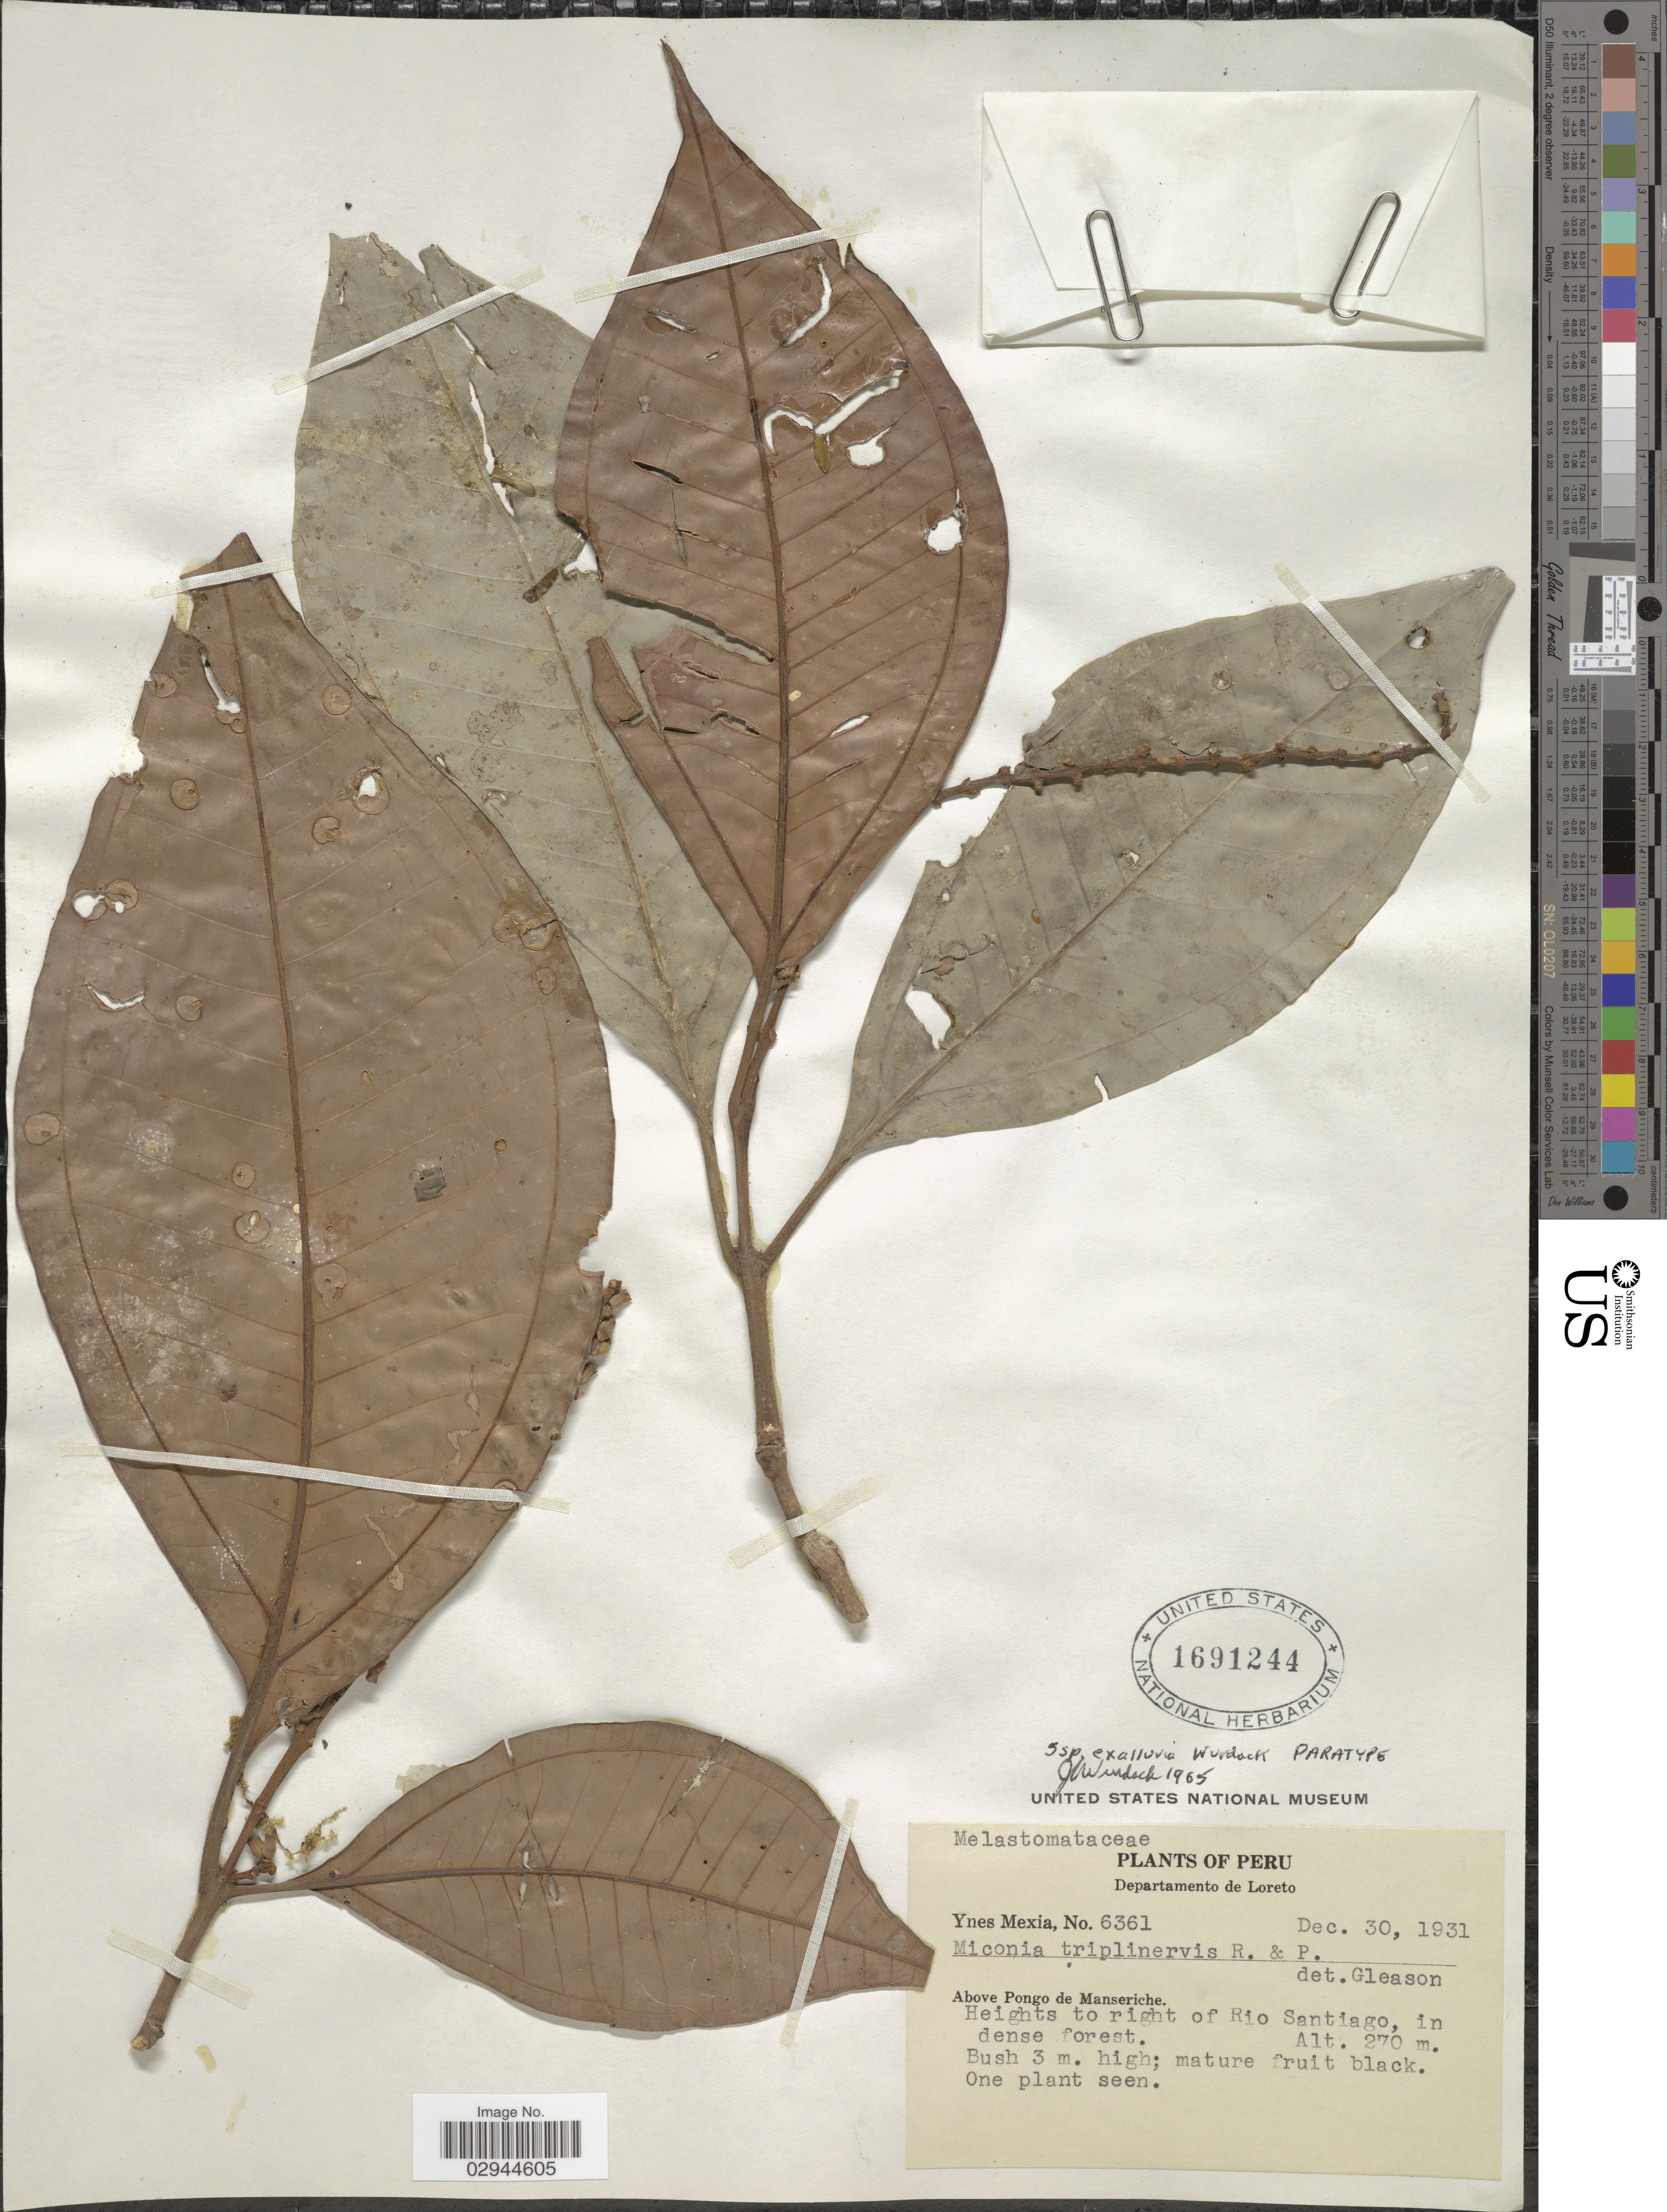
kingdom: Plantae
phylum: Tracheophyta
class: Magnoliopsida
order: Myrtales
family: Melastomataceae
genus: Miconia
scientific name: Miconia triplinervis subsp. exalluvia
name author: Wurdack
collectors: Y. Mexia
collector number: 6361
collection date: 1931-10-30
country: Peru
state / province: Loreto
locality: Departamento de Loreto, Above Pongo de Manseriche, Heights to right of Rio Santiago.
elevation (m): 270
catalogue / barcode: US 1691244